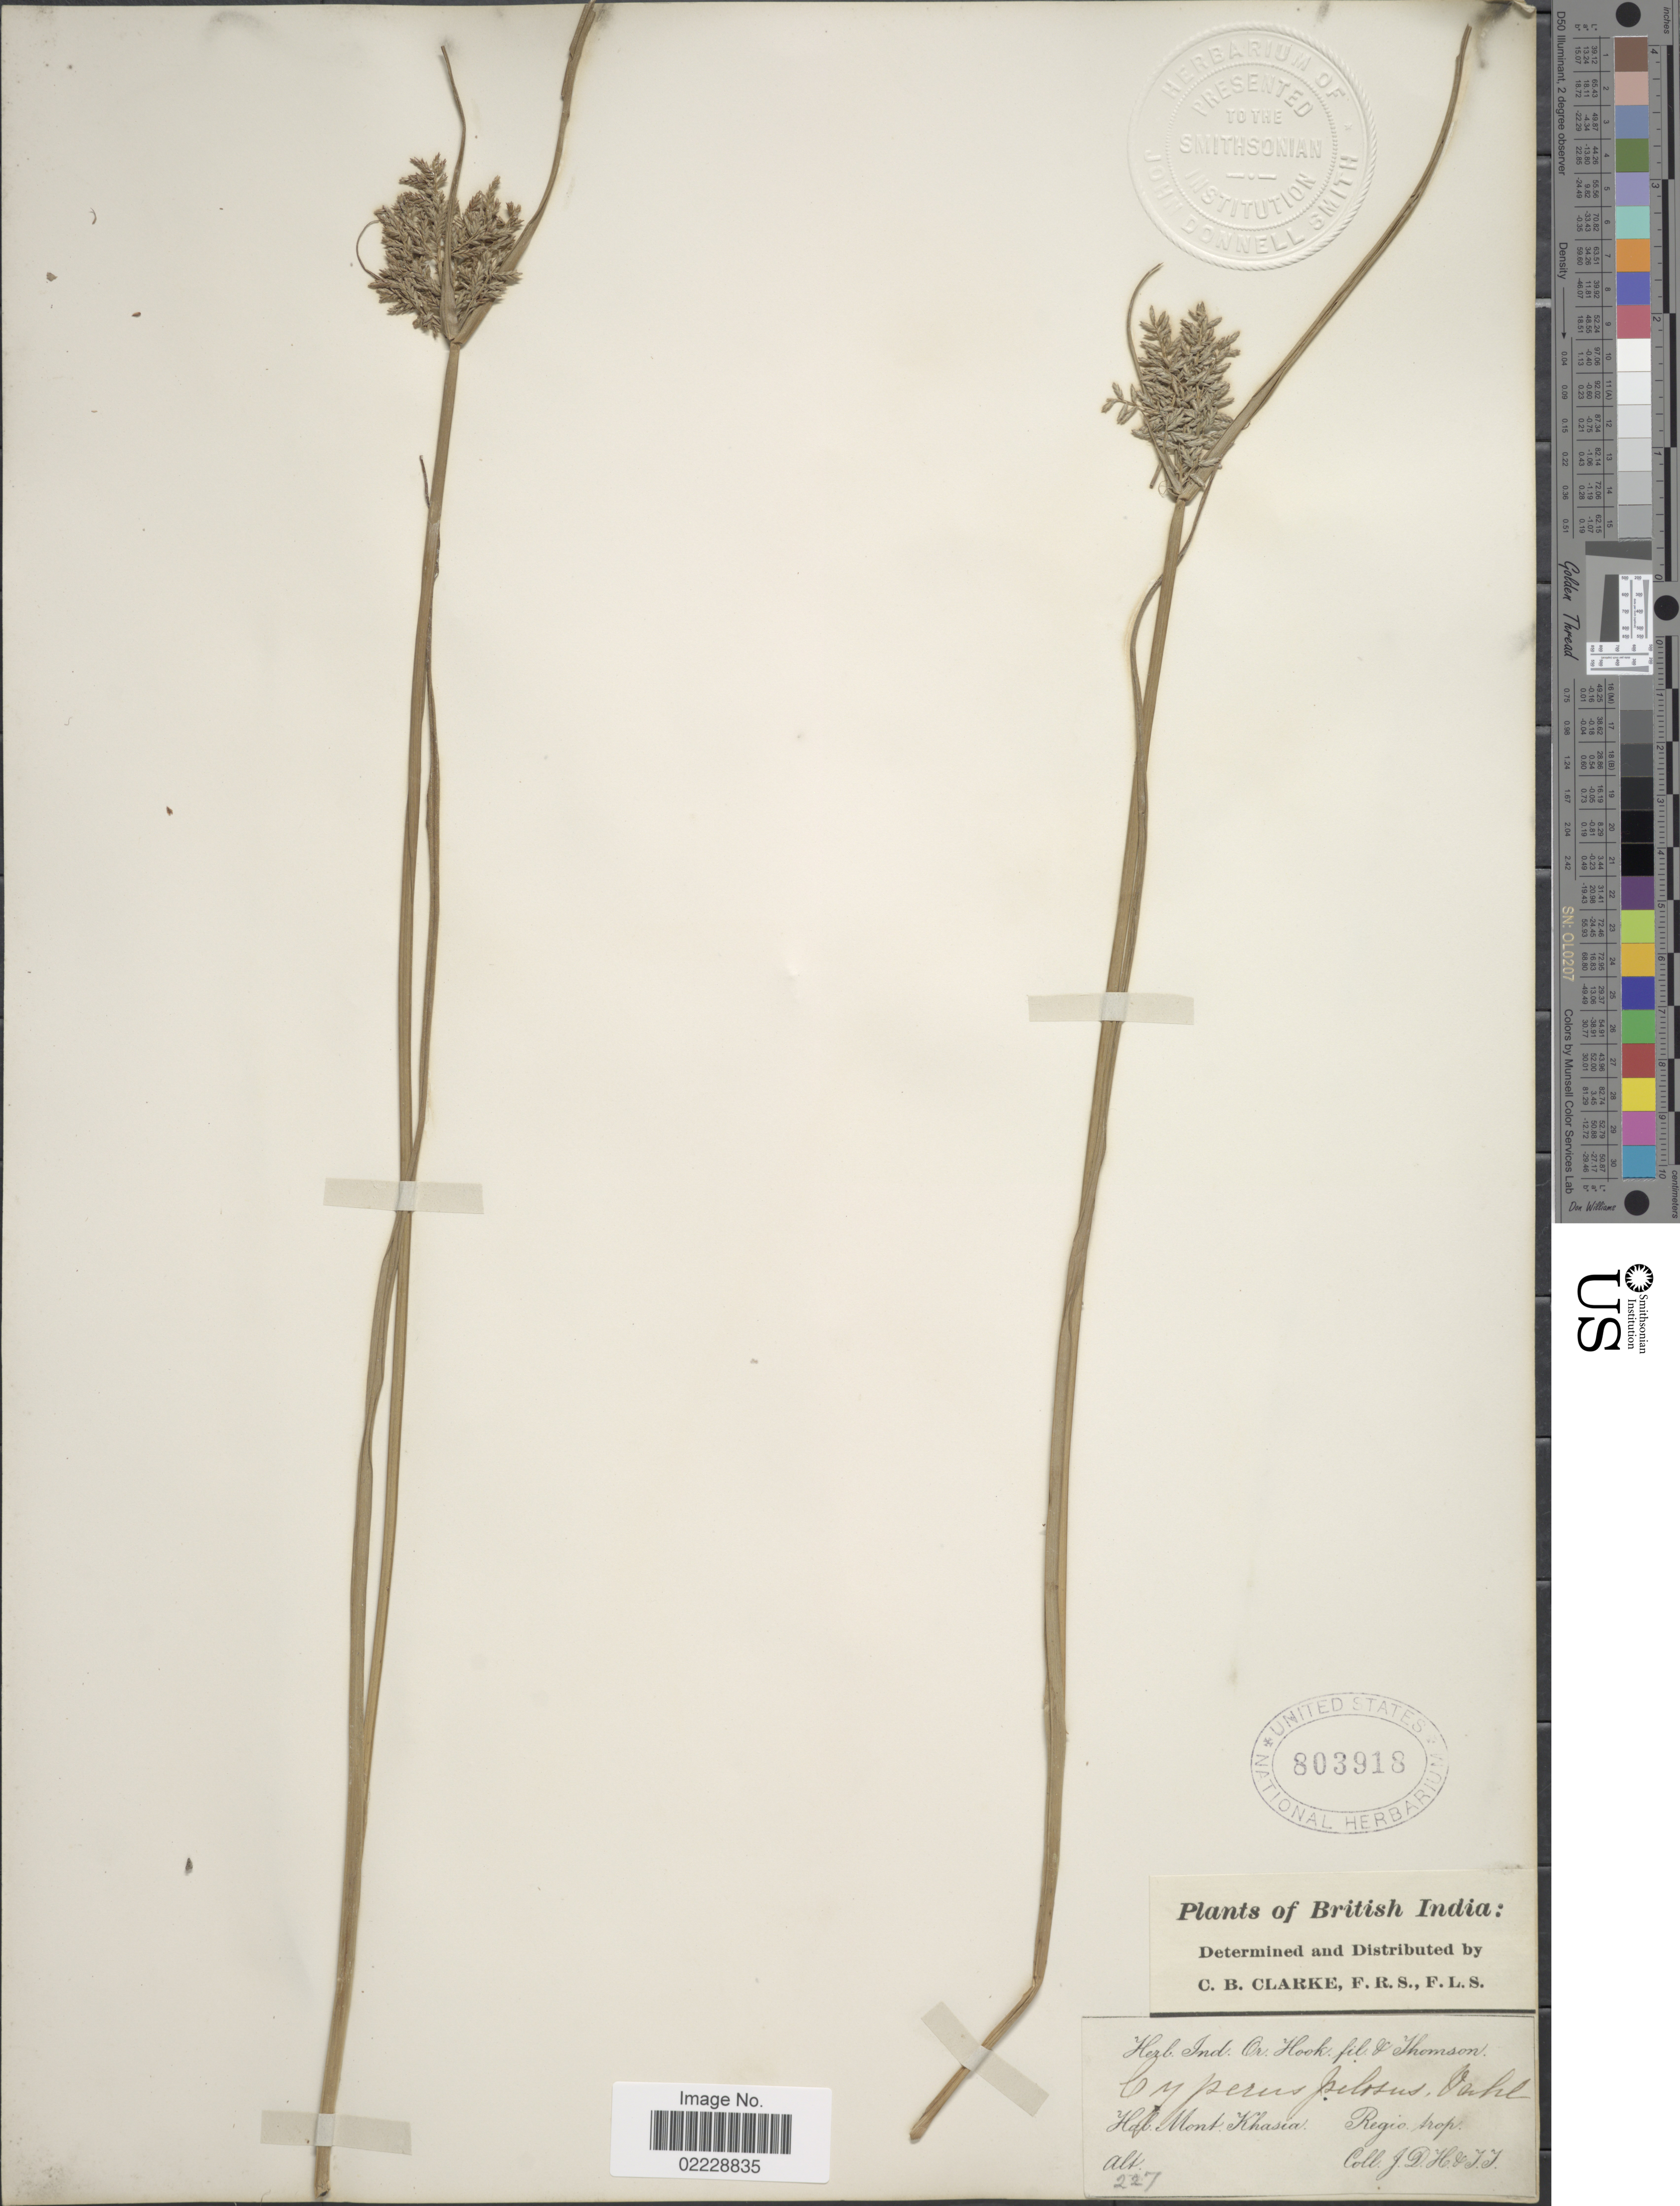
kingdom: Plantae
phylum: Tracheophyta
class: Liliopsida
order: Poales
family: Cyperaceae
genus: Cyperus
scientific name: Cyperus pilosus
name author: Vahl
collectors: J. D. Hooker & T. Thomson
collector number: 227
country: India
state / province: Meghalaya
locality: Mont Khasia, Regio. trop. British India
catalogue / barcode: US 803918